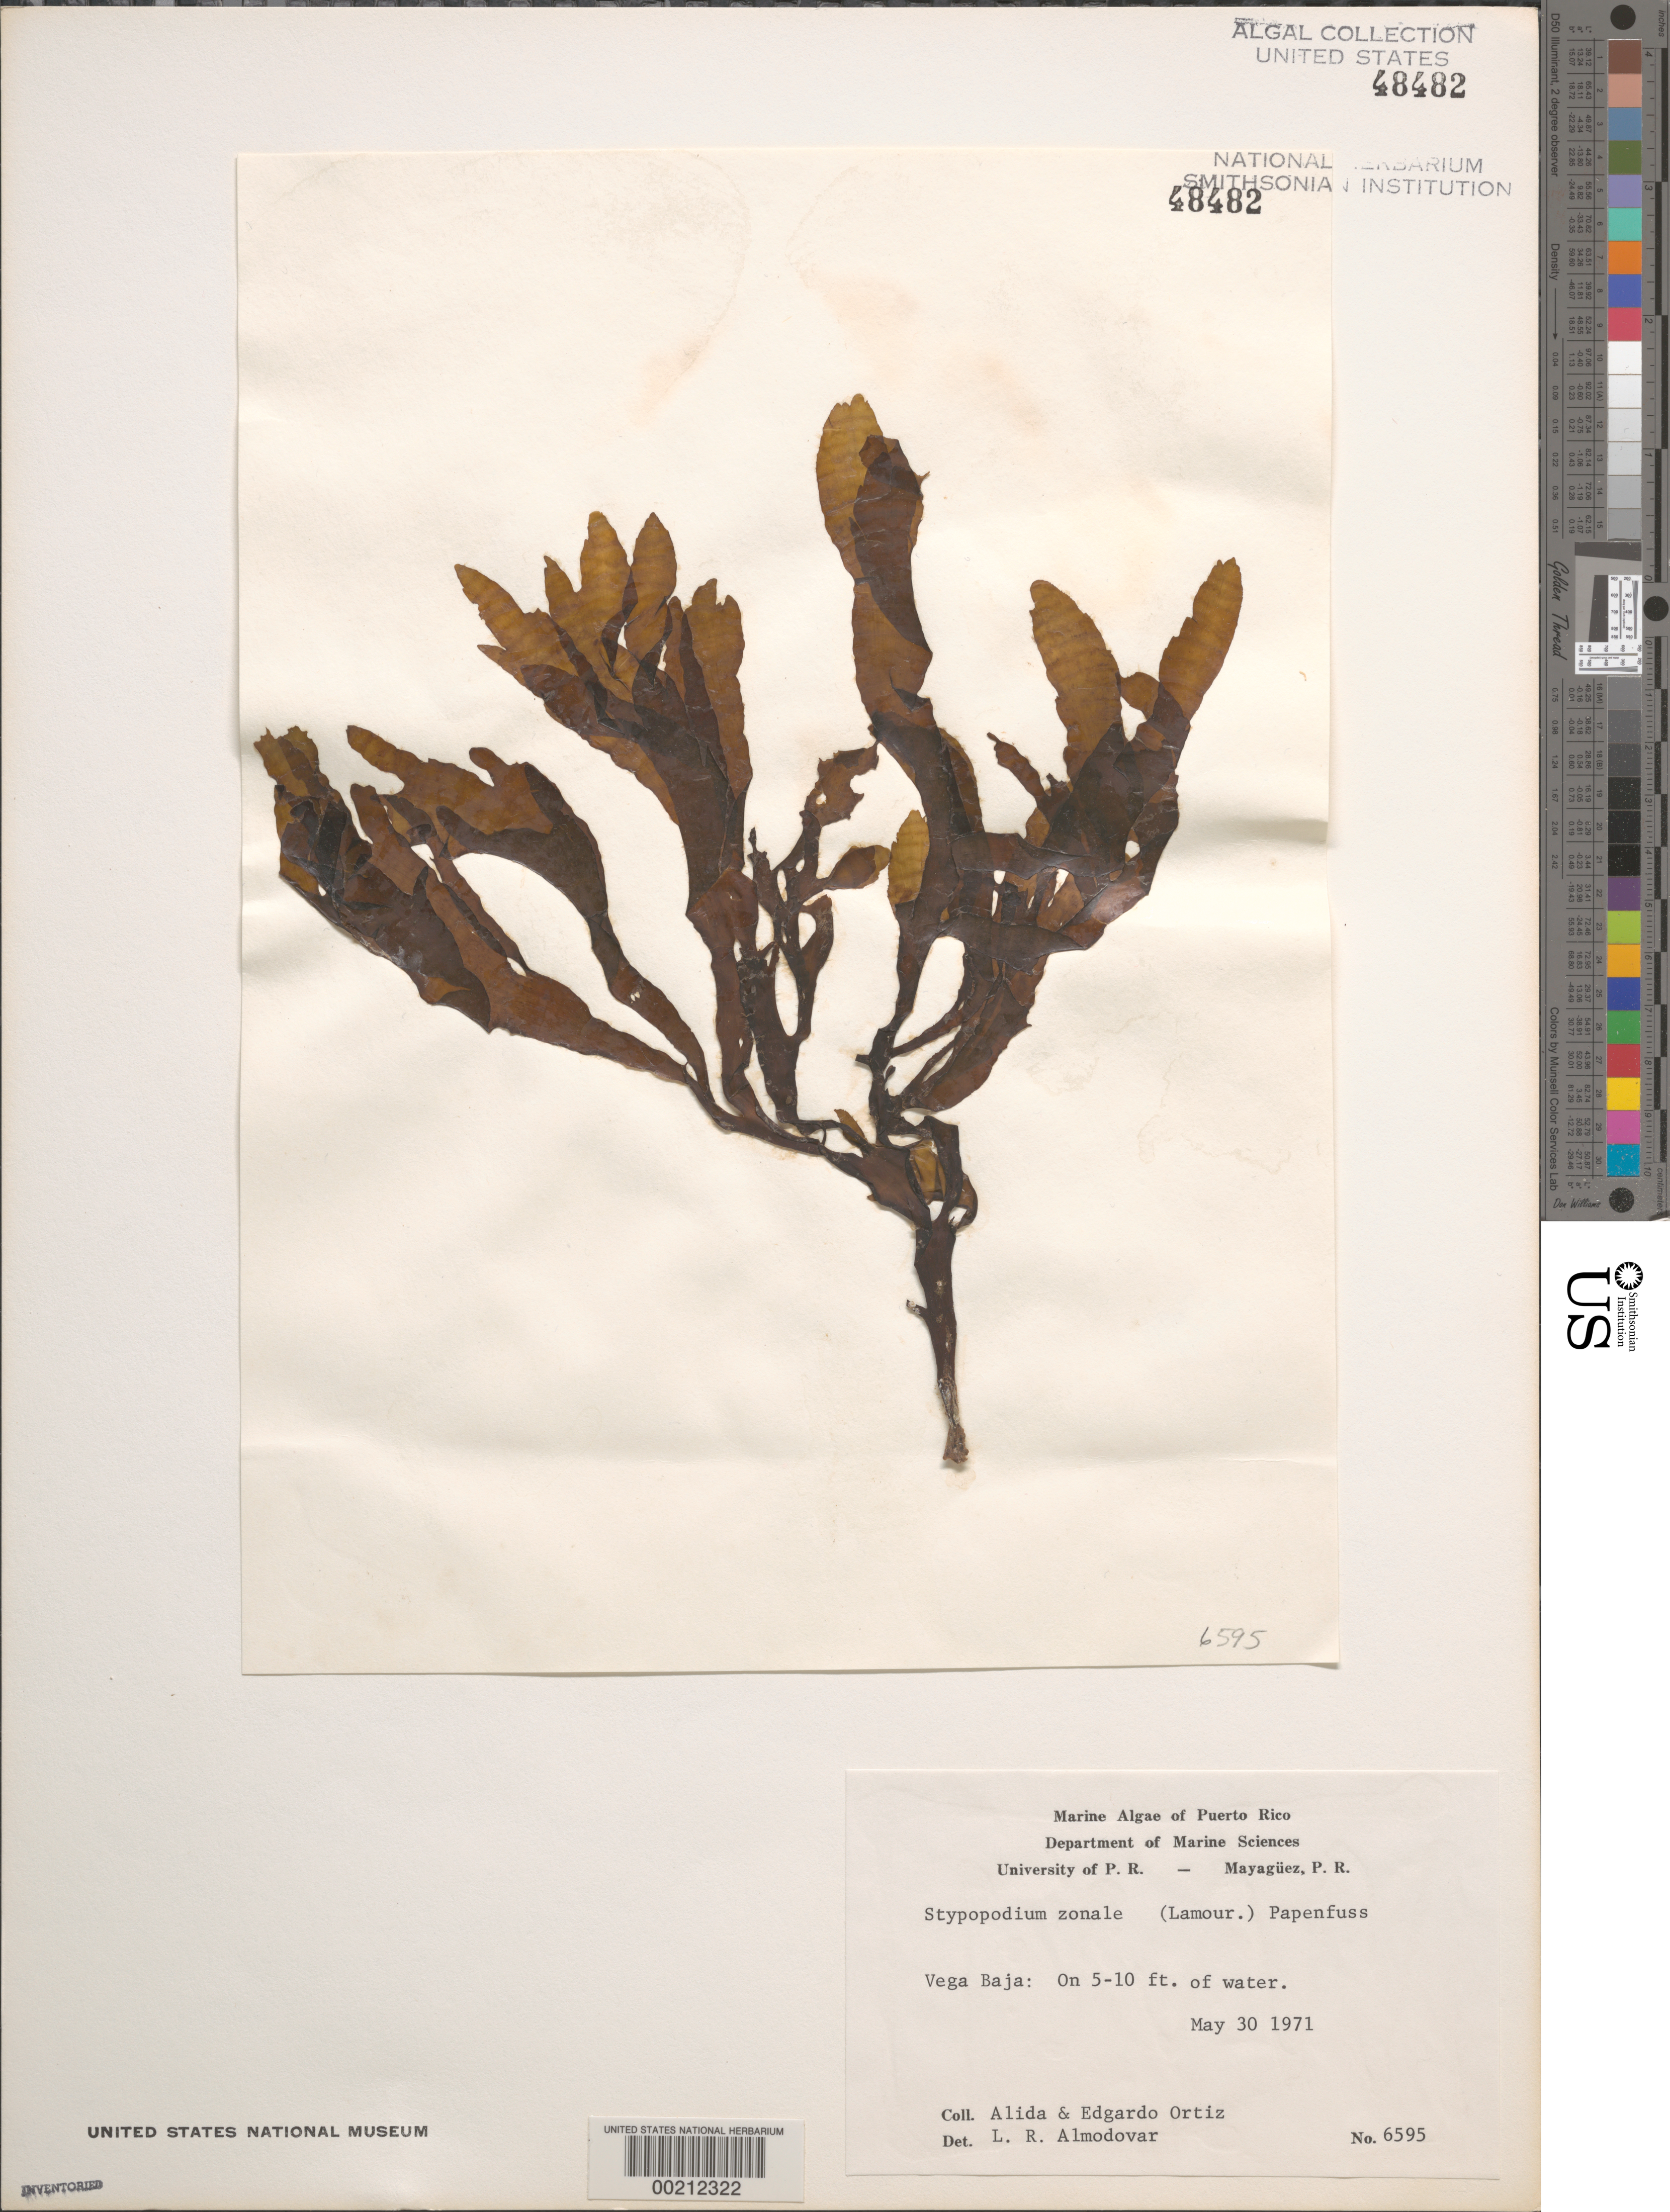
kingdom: Chromista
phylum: Ochrophyta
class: Phaeophyceae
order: Dictyotales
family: Dictyotaceae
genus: Stypopodium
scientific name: Stypopodium zonale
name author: (J.V.Lamouroux) Papenf.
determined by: Almodovar, L. R.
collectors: Alida Ortiz & E. Ortiz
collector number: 6595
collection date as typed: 30 May 1971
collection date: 1971-05-30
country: Puerto Rico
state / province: Vega Baja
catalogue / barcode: US 48482